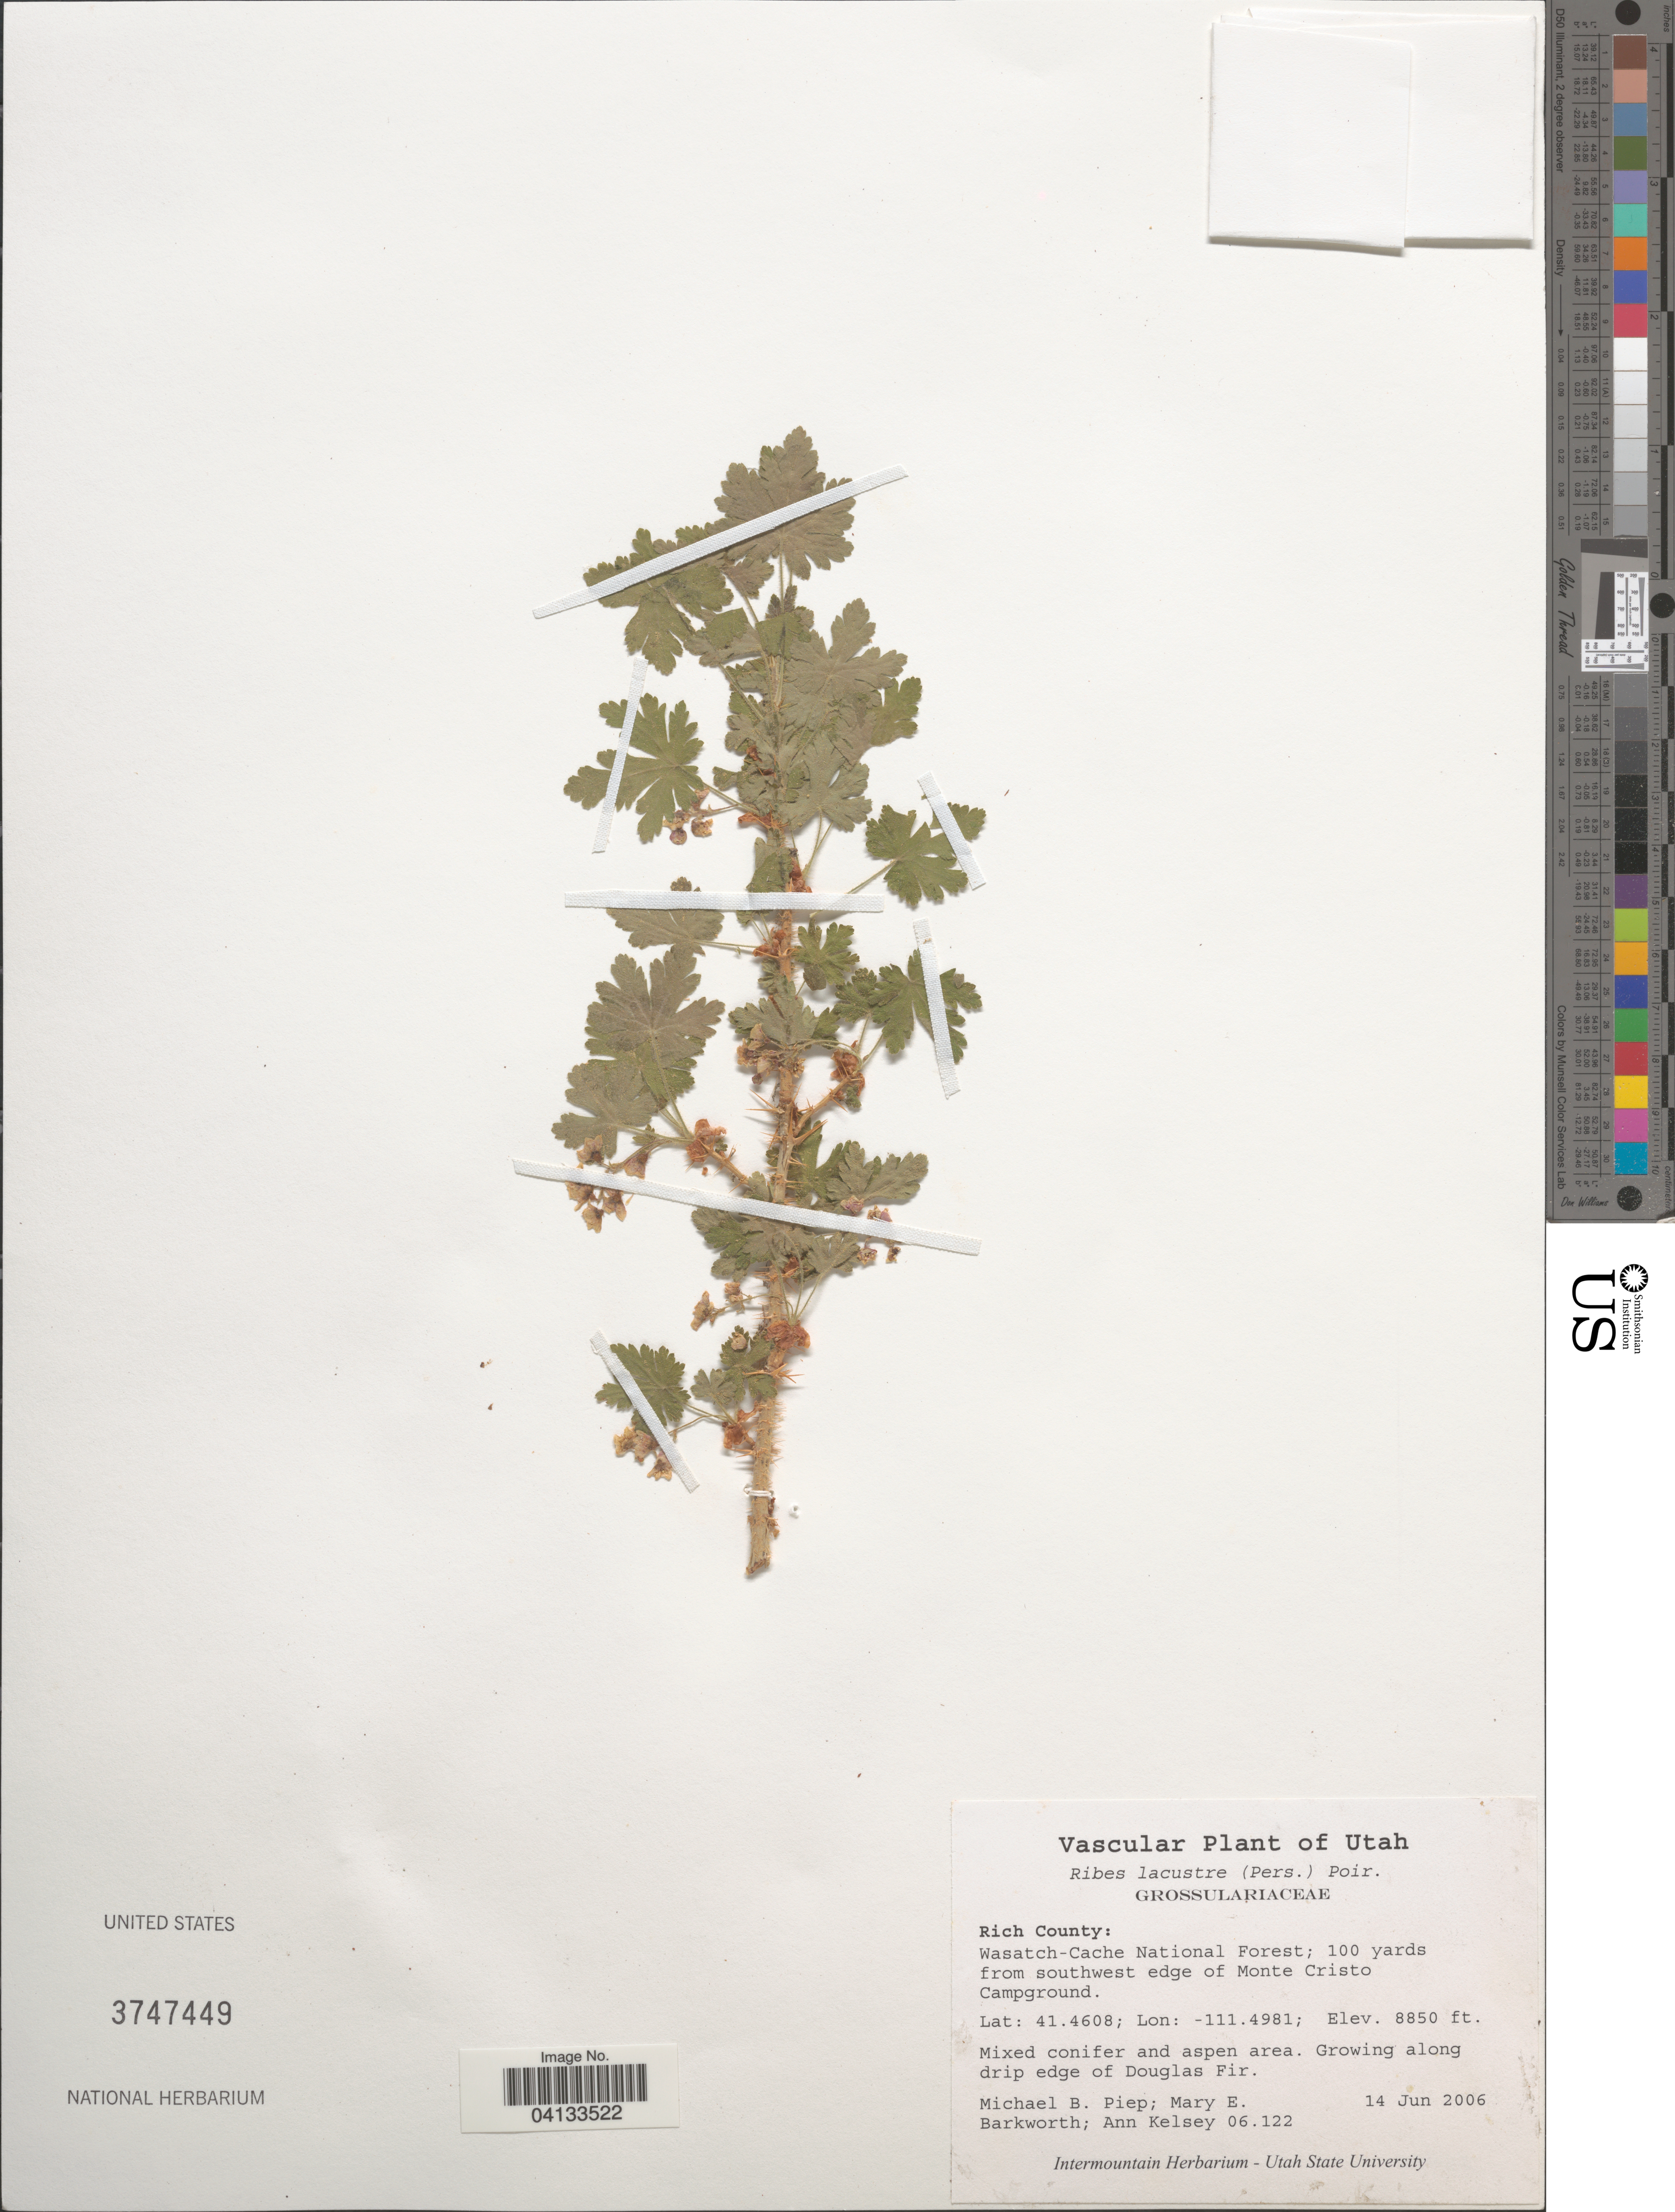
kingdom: Plantae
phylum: Tracheophyta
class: Magnoliopsida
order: Saxifragales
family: Grossulariaceae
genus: Ribes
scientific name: Ribes lacustre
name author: (Pers.) Poir.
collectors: M. Piep, M. E. Barkworth & A. Kelsey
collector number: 06.122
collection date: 2006-06-14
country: United States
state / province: Utah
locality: Rich County: Wasatch-Cache National Forest; 100 yards from southwest edge of Monte Cristo Campground.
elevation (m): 2697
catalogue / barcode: US 3747449